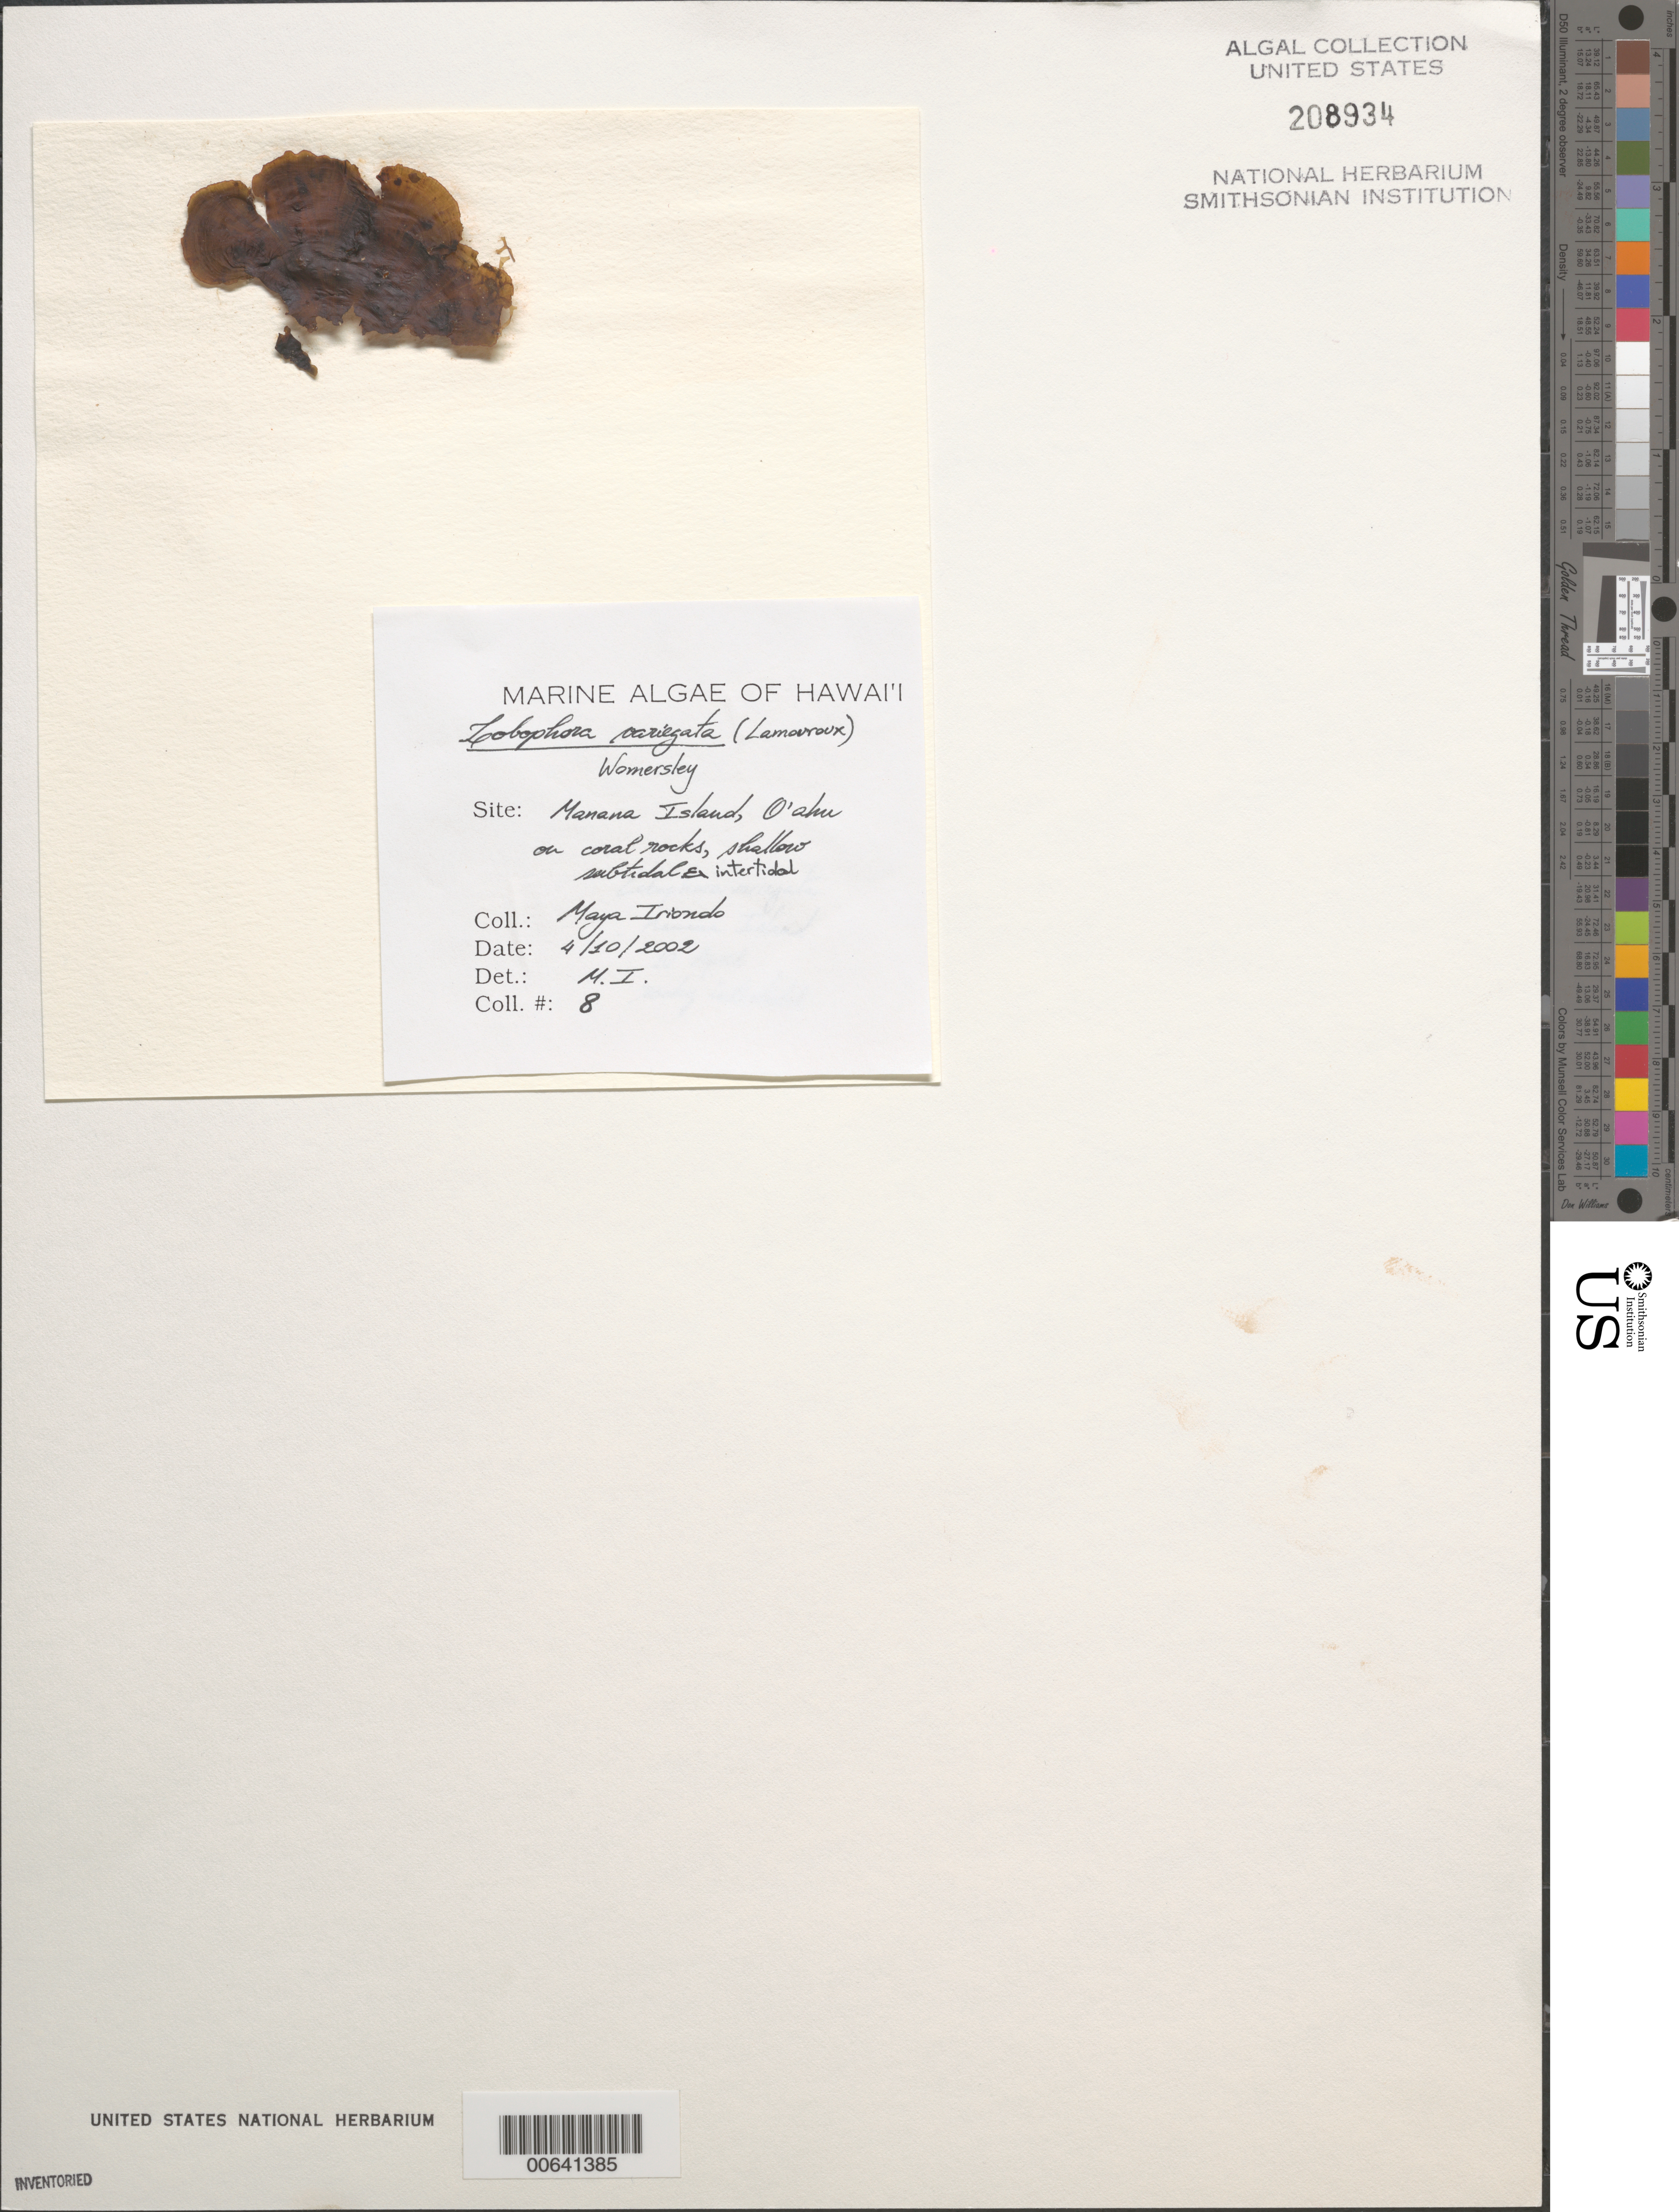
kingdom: Chromista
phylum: Ochrophyta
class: Phaeophyceae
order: Dictyotales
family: Dictyotaceae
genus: Lobophora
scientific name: Lobophora variegata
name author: (J.V.Lamouroux) Womersley & E.C. Oliveira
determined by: Iriondo, M.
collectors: M. Iriondo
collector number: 8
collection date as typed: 10 Apr 2002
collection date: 2002-04-10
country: United States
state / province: Hawaii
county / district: Honolulu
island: Oahu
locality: Manana Island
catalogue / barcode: US 208934